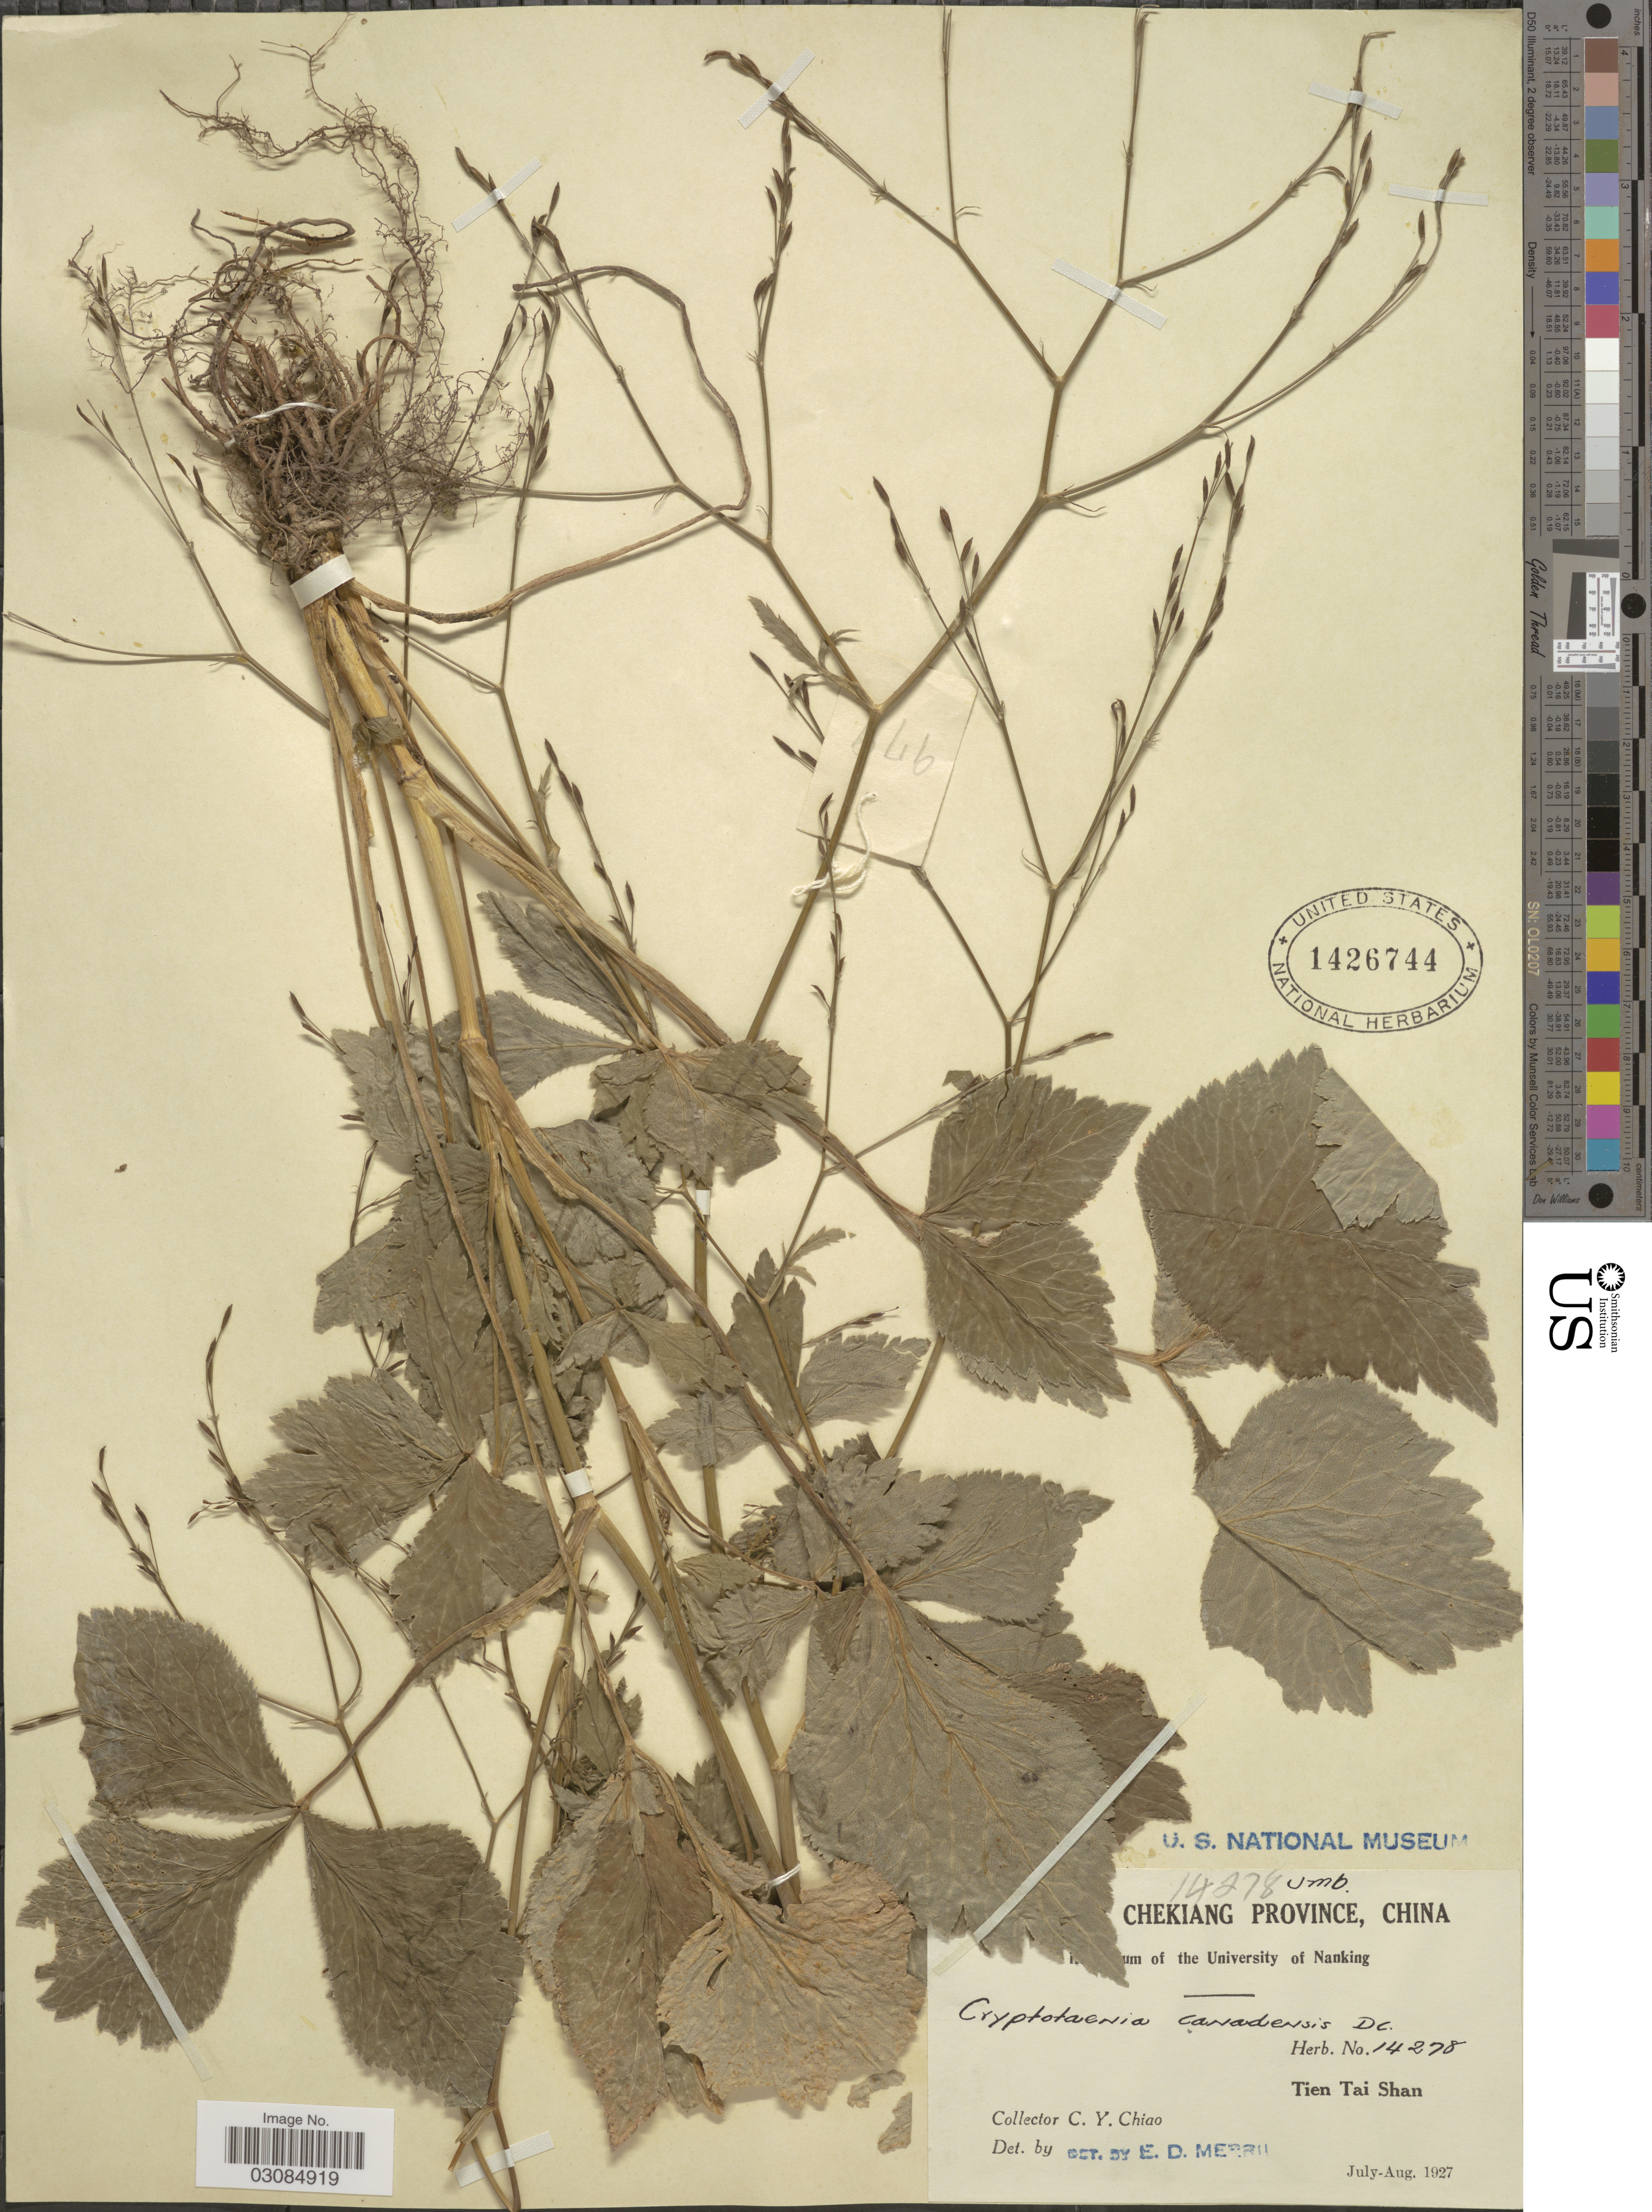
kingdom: Plantae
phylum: Tracheophyta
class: Magnoliopsida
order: Apiales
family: Apiaceae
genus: Cryptotaenia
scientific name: Cryptotaenia canadensis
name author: (L.) DC.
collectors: C. Y. Chiao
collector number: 14278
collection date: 1927-07/1927-08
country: China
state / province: Zhejiang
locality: Chekiang Province. Tien Tai Shan.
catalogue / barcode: US 1426744